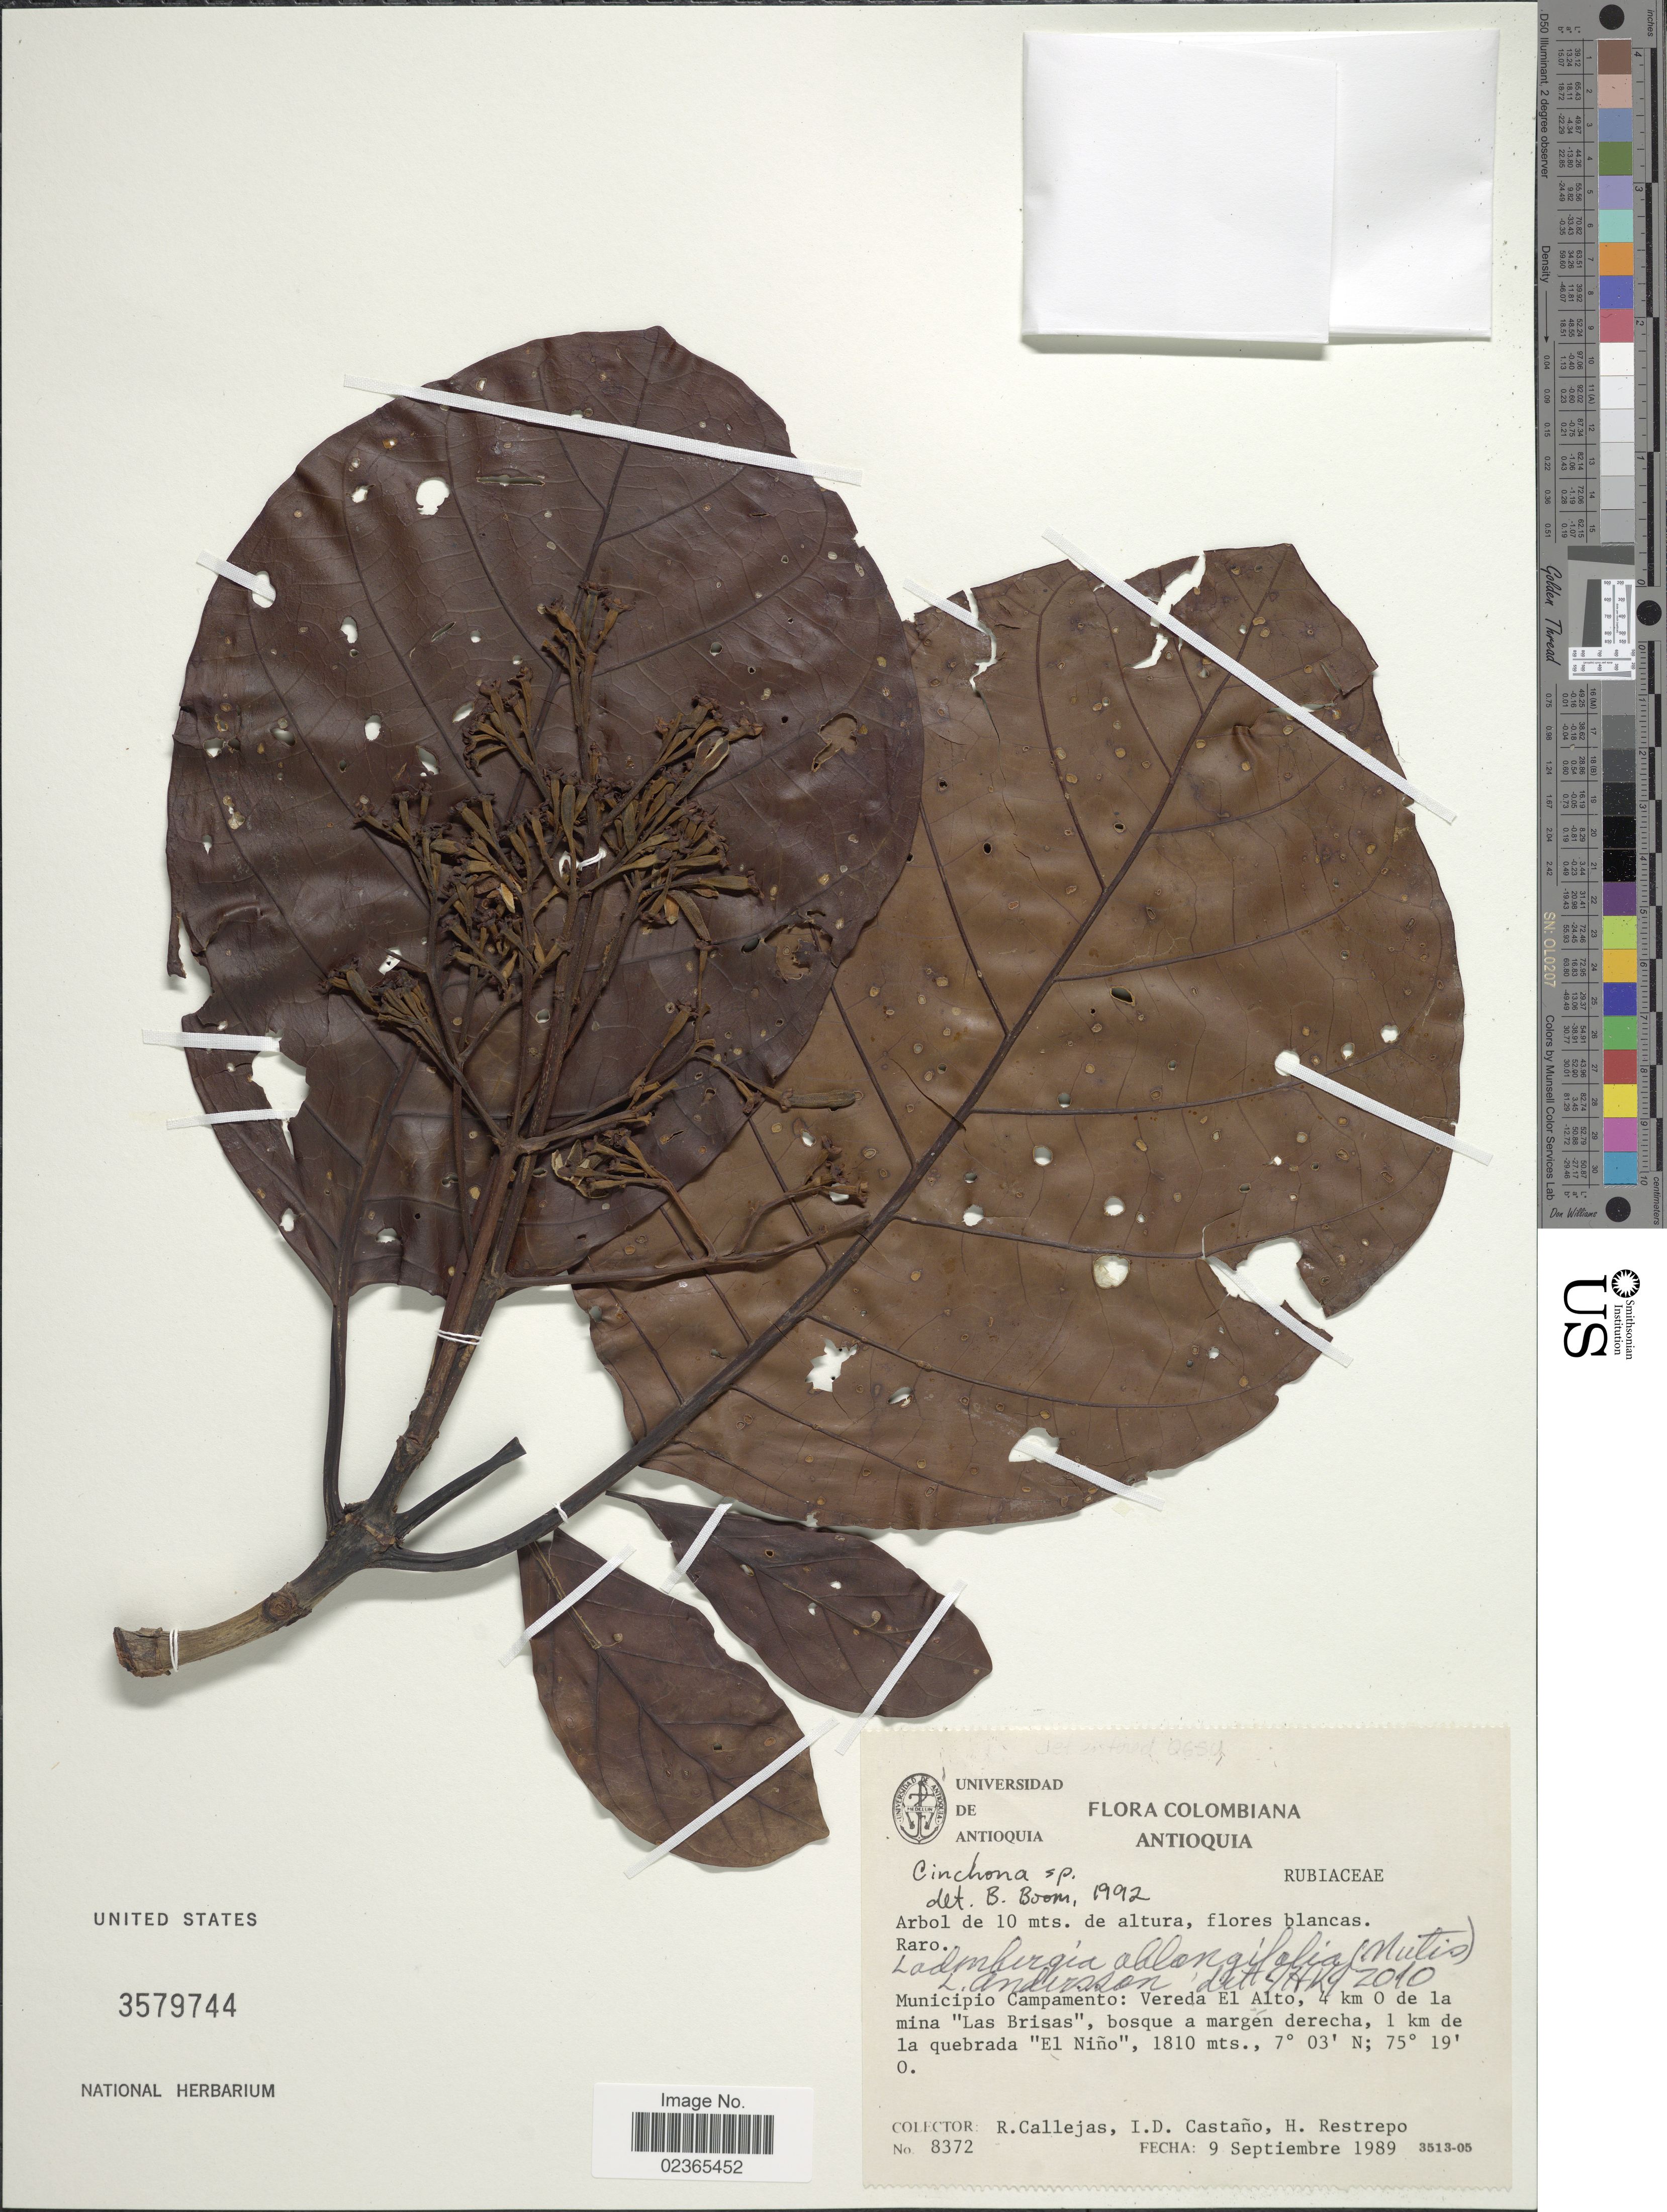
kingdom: Plantae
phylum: Tracheophyta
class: Magnoliopsida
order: Gentianales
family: Rubiaceae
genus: Ladenbergia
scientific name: Ladenbergia oblongifolia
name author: (Mutis) L. Andersson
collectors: R. Callejas, I. Castaño & H. Restrepo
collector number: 8372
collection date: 1989-09-09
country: Colombia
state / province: Antioquia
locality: Municipio Campamento: Vereda El Alto, 4 km O de la mina "La Brisas", bosque a margen derecha, 1 km de la quebrada "El Nino"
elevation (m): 1810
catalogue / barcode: US 3579744